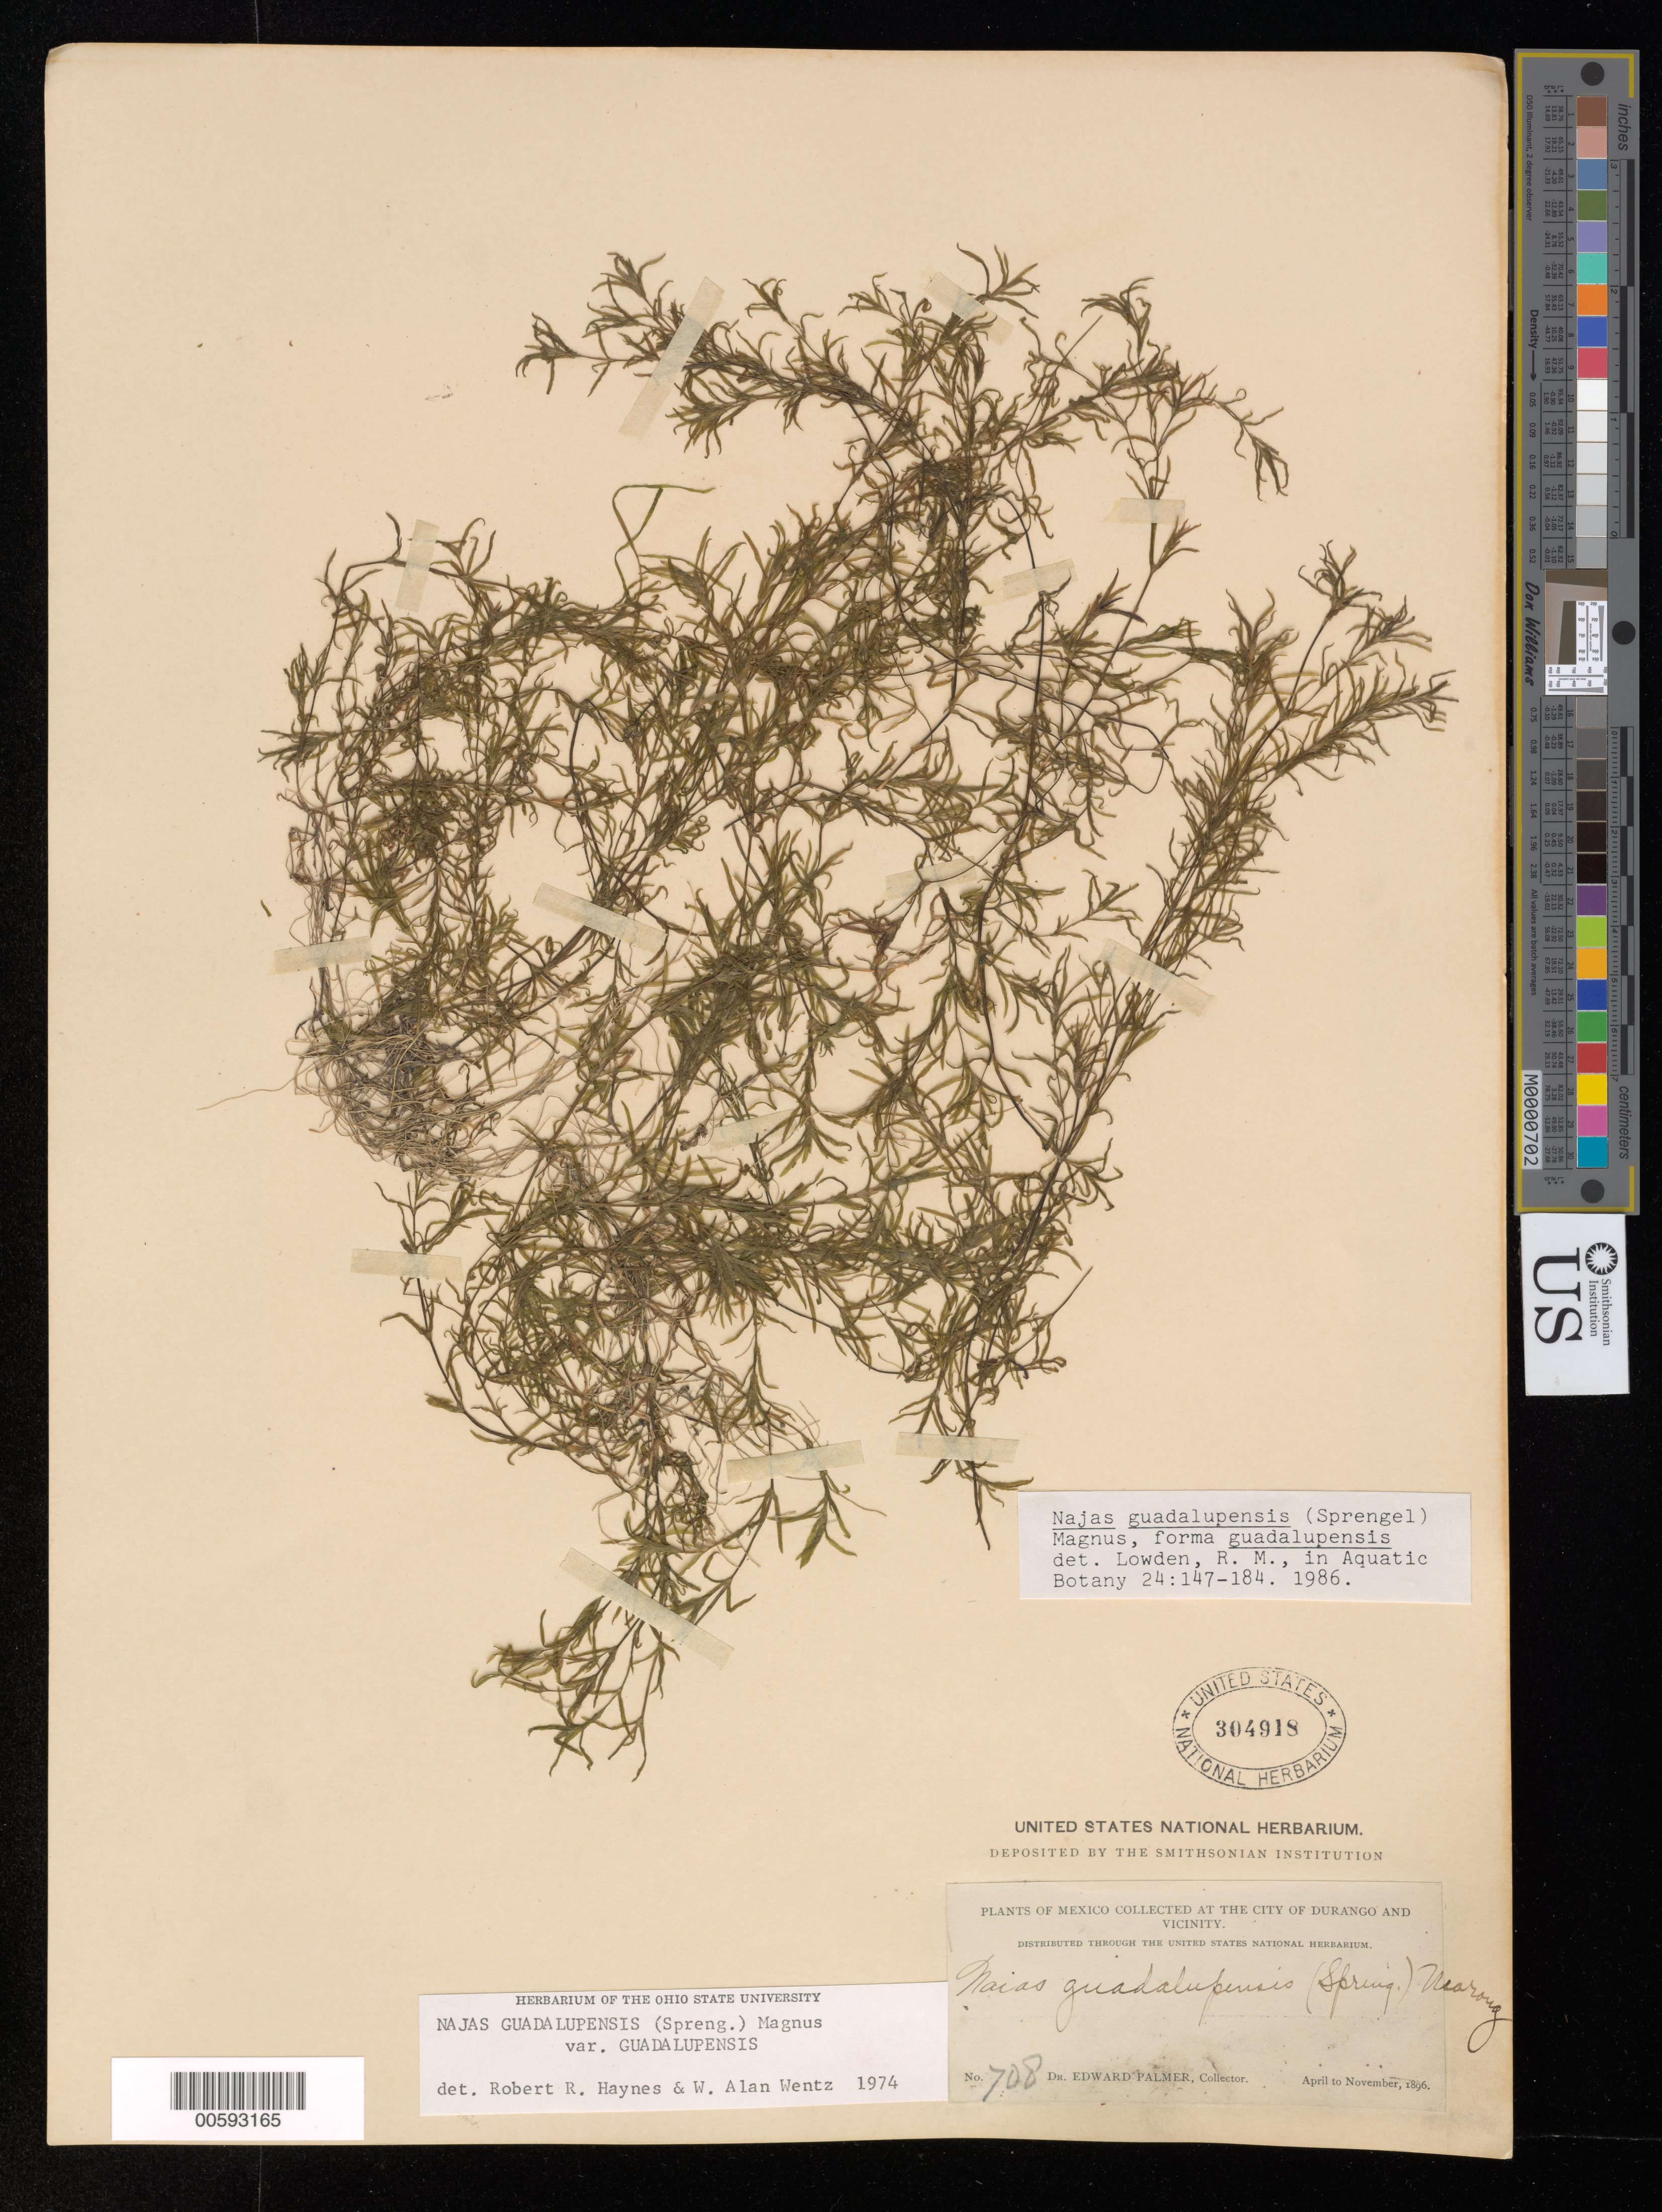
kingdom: Plantae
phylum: Tracheophyta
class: Liliopsida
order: Alismatales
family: Hydrocharitaceae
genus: Najas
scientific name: Najas guadalupensis var. guadalupensis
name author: (Spreng.) Magnus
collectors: E. Palmer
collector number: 708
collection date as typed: Apr 1896 to -- Nov 1896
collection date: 1896-04/1896-11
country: Mexico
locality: Durango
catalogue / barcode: US 304918